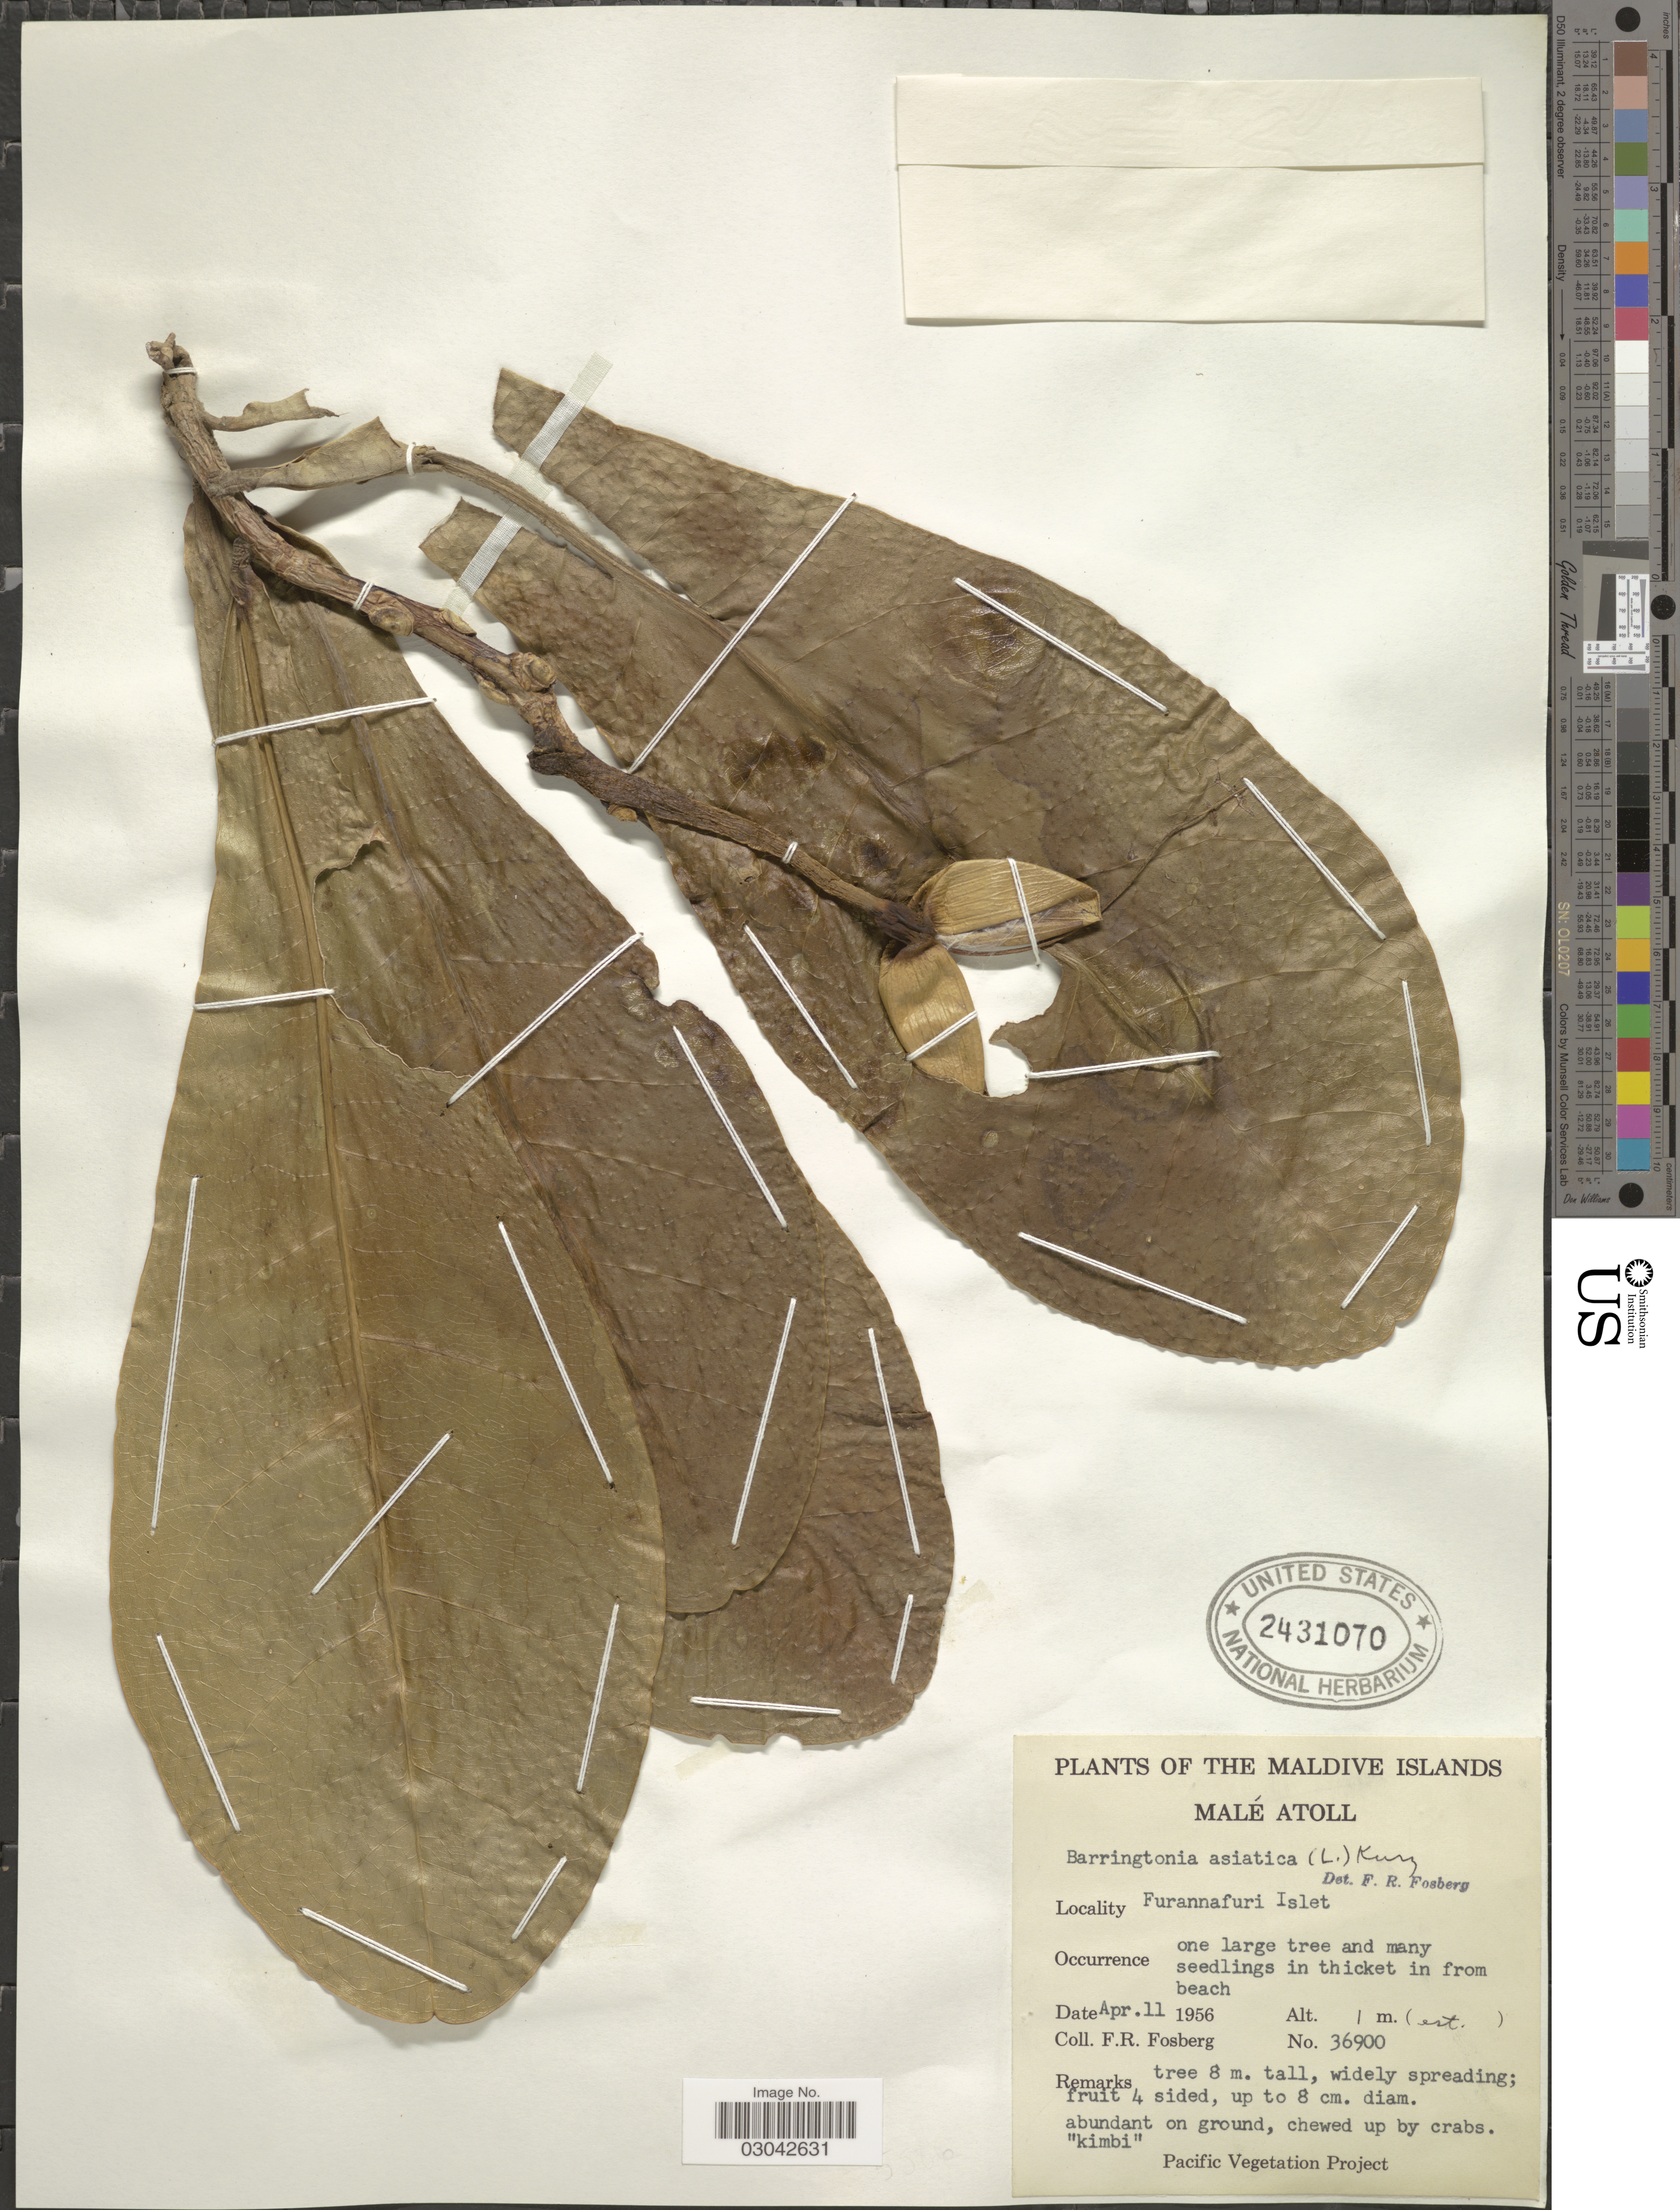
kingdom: Plantae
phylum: Tracheophyta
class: Magnoliopsida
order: Ericales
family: Lecythidaceae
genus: Barringtonia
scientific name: Barringtonia asiatica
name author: (L.) Kurz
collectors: F. R. Fosberg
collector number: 36900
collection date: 1956-04-11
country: Maldive Islands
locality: Malé Atoll. Furannafuri Islet.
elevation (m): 1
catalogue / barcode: US 2431070